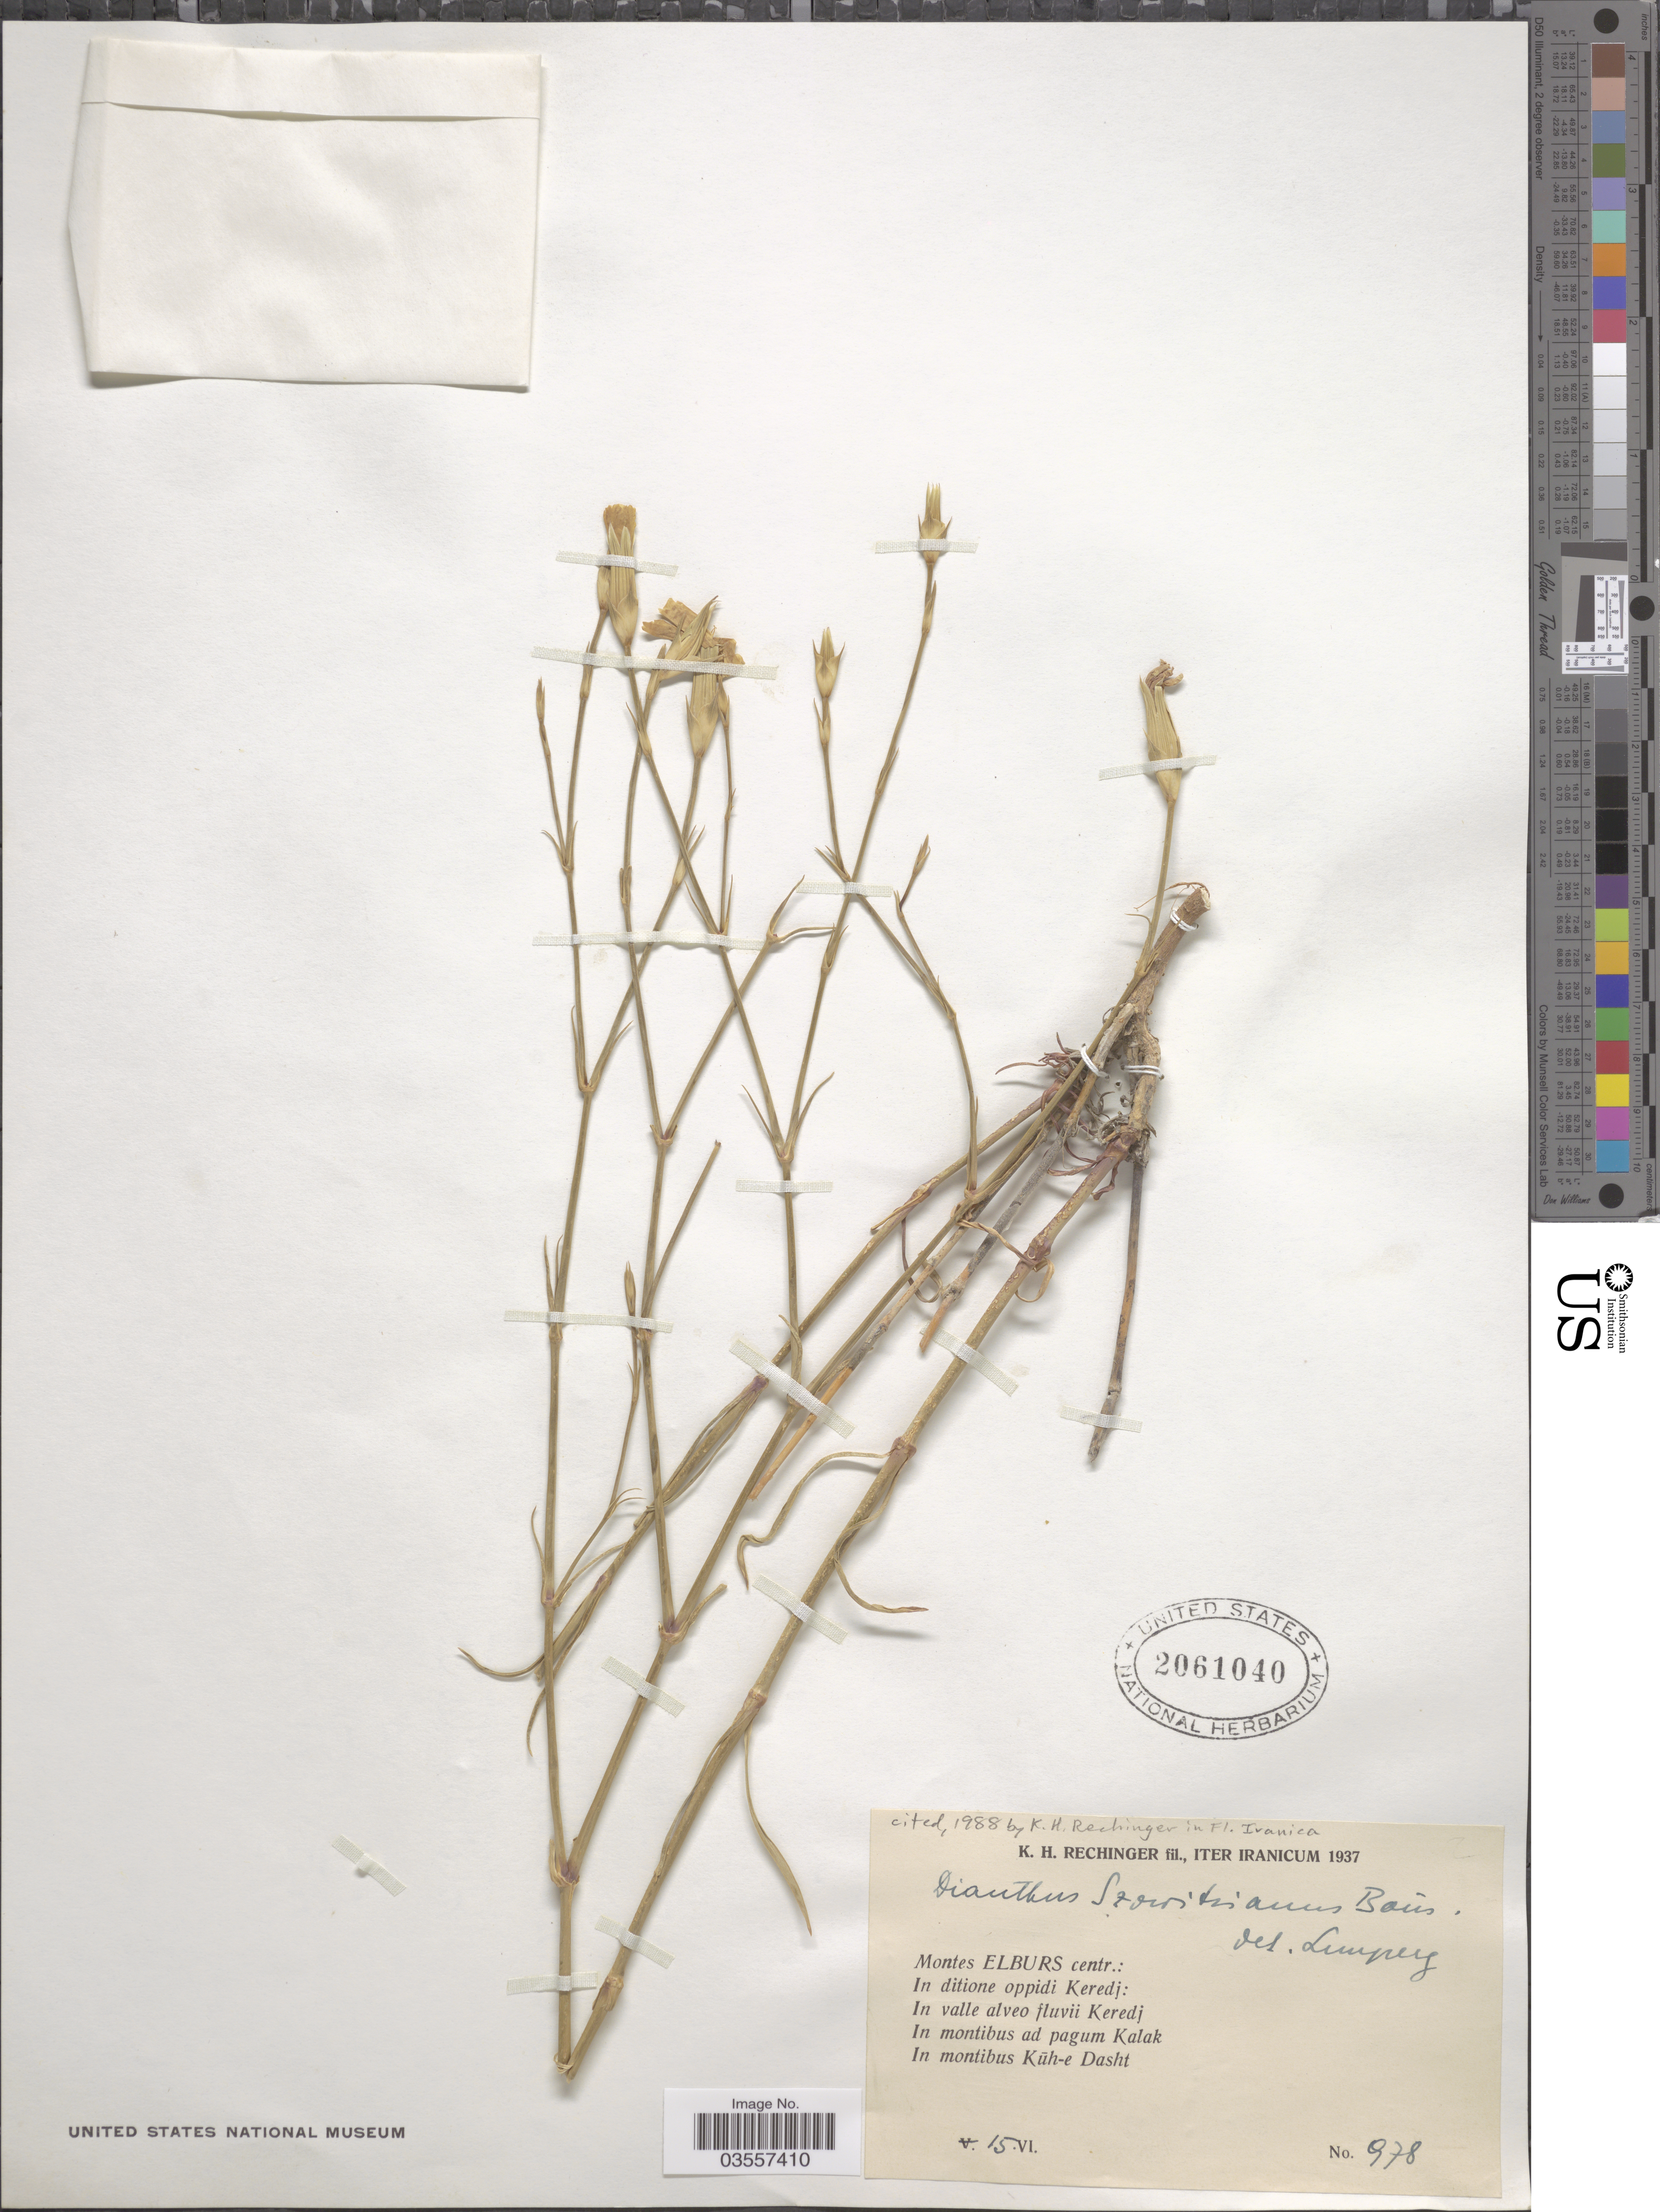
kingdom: Plantae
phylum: Tracheophyta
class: Magnoliopsida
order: Caryophyllales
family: Caryophyllaceae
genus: Dianthus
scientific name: Dianthus szowitisianus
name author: Boiss.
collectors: K. H. Rechinger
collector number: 978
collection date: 1937-06-15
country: Iran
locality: Iter Iranicum. Montes Elburs centr.: In ditione oppidi Keredj: In valle alveo fluvii Keredj. In montibus ad pagum Kalak. In montibus Kūh-e Dasht.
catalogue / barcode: US 2061040